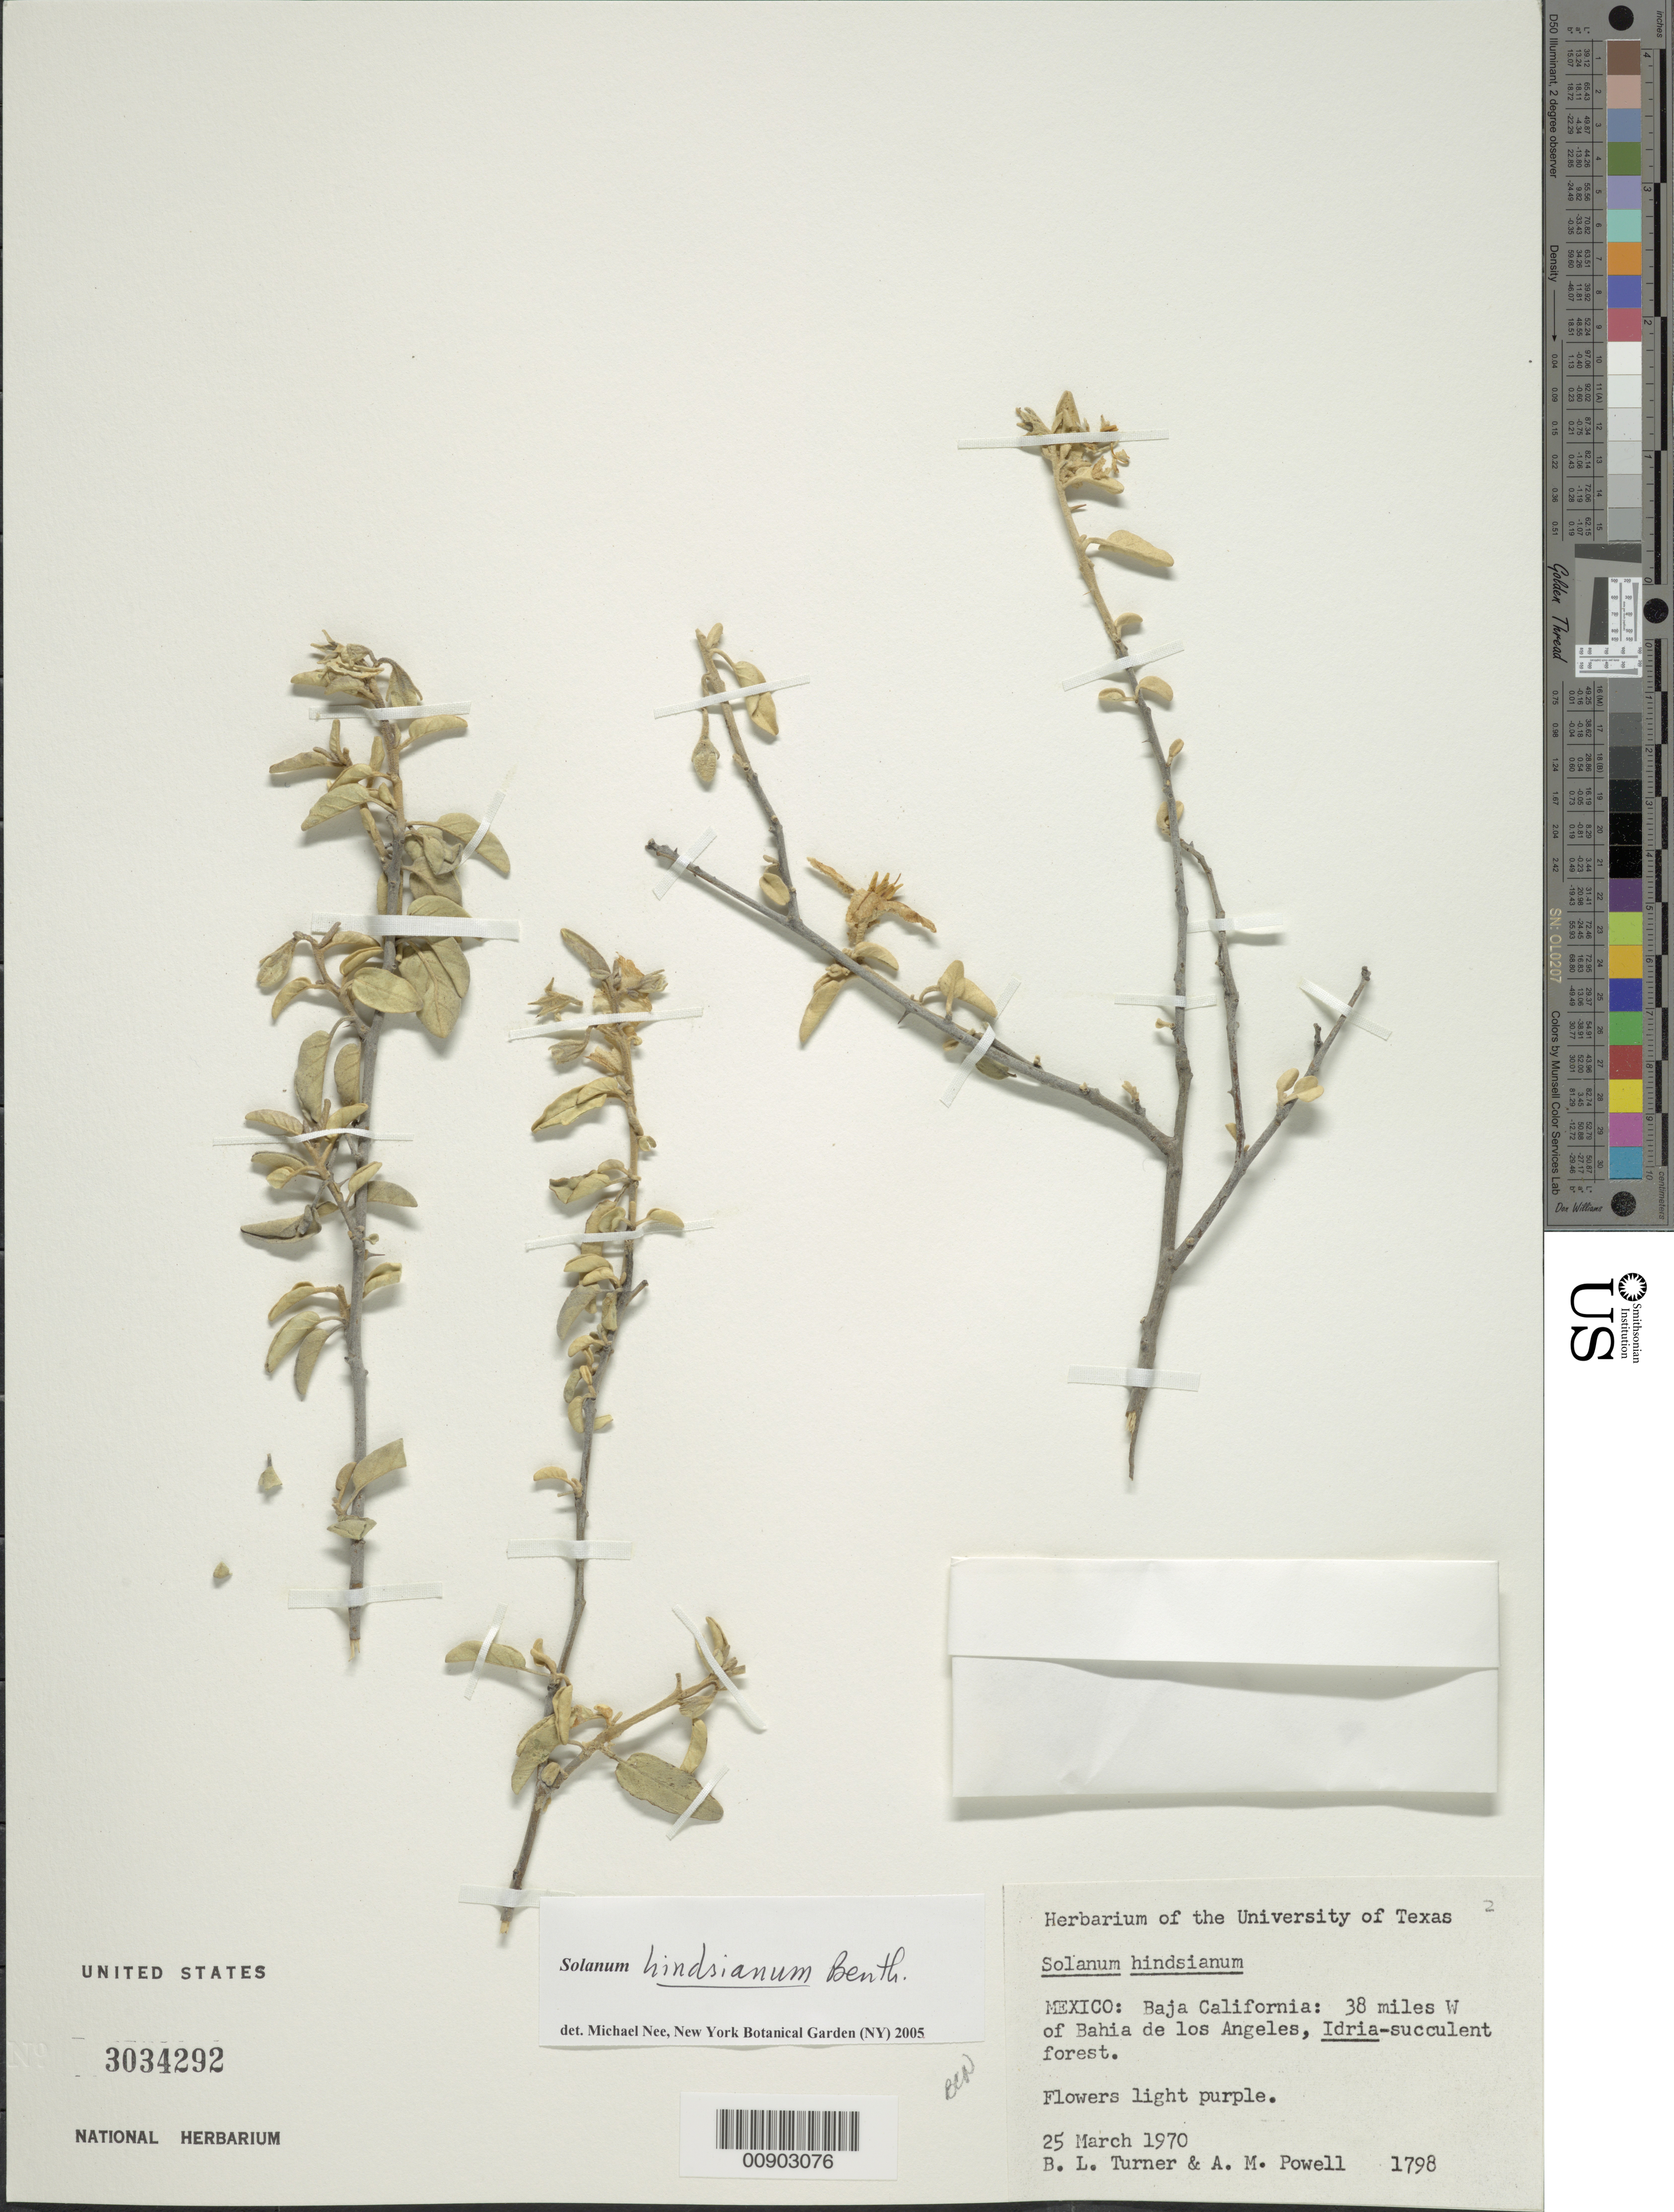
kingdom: Plantae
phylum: Tracheophyta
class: Magnoliopsida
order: Solanales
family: Solanaceae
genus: Solanum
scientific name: Solanum hindsianum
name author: Benth.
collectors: B. L. Turner & A. M. Powell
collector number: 1798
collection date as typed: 25 Mar 1970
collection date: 1970-03-25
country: Mexico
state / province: Baja California Norte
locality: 38 miles W of Bahía de los Angeles, Baja California.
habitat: Idria-succulent forest.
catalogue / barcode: US 3034292